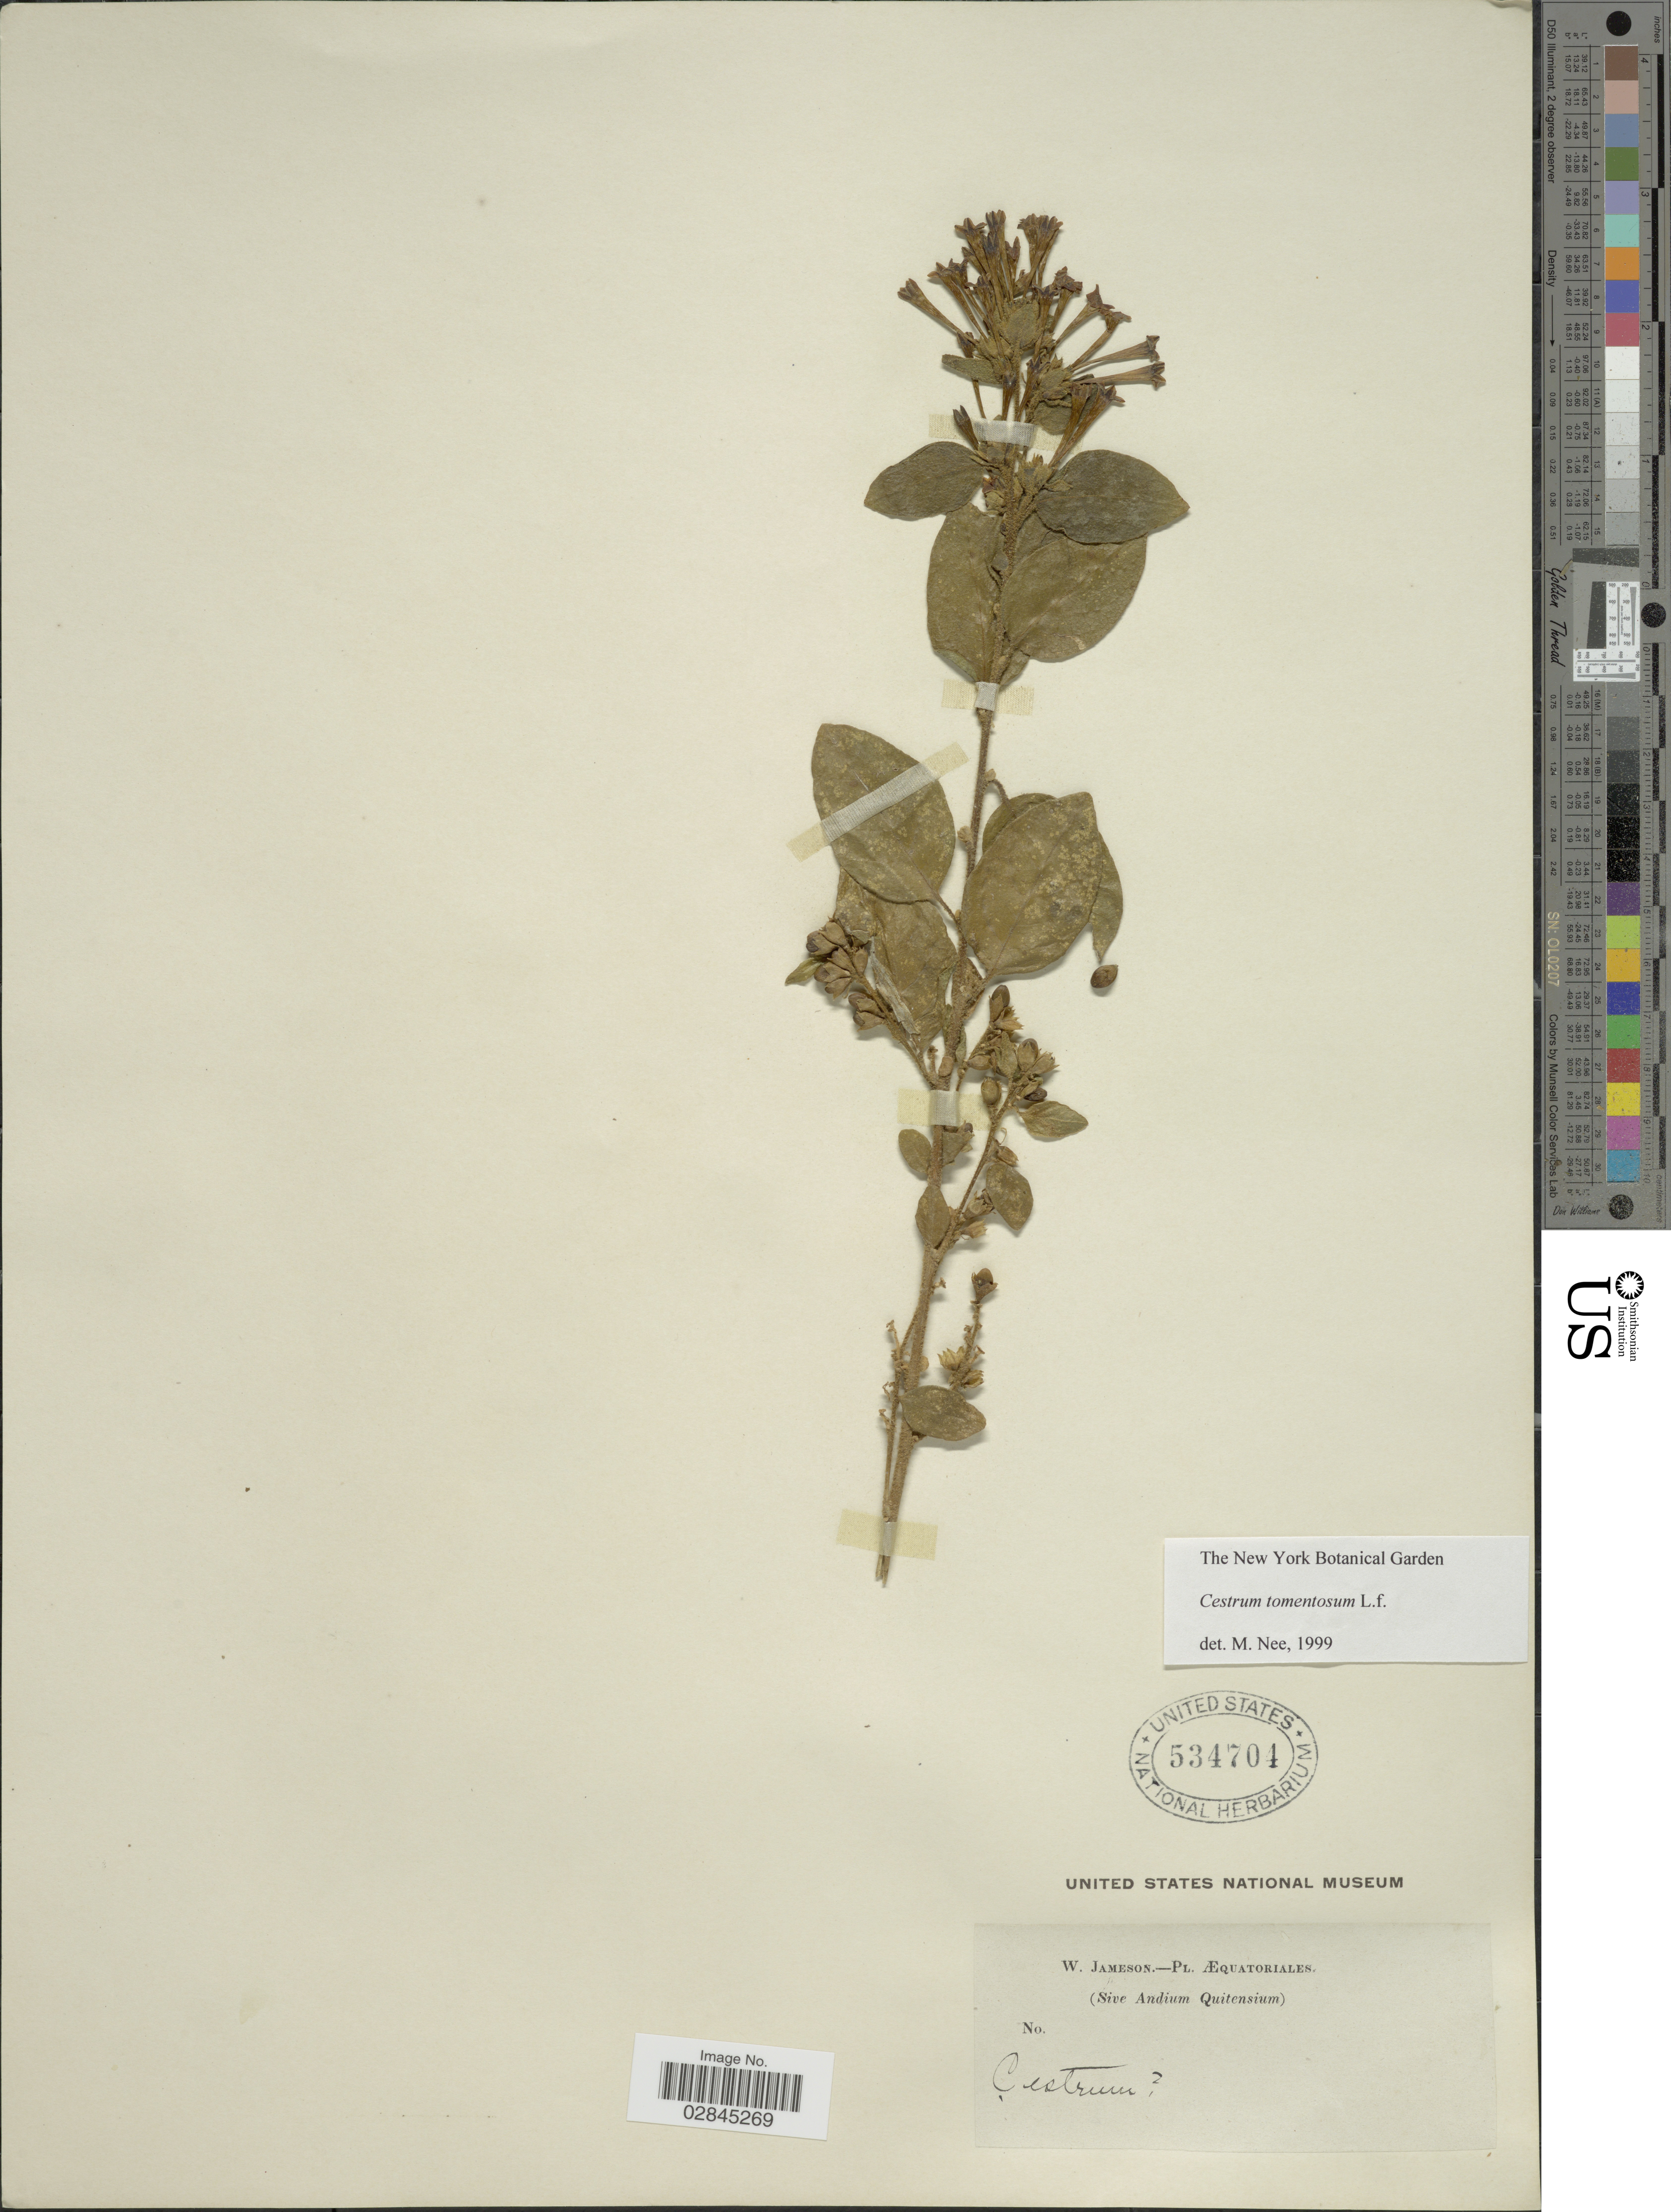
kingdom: Plantae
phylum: Tracheophyta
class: Magnoliopsida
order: Solanales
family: Solanaceae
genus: Cestrum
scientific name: Cestrum tomentosum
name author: L. f.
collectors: W. Jameson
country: Ecuador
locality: Æquatoriales.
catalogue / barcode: US 534704